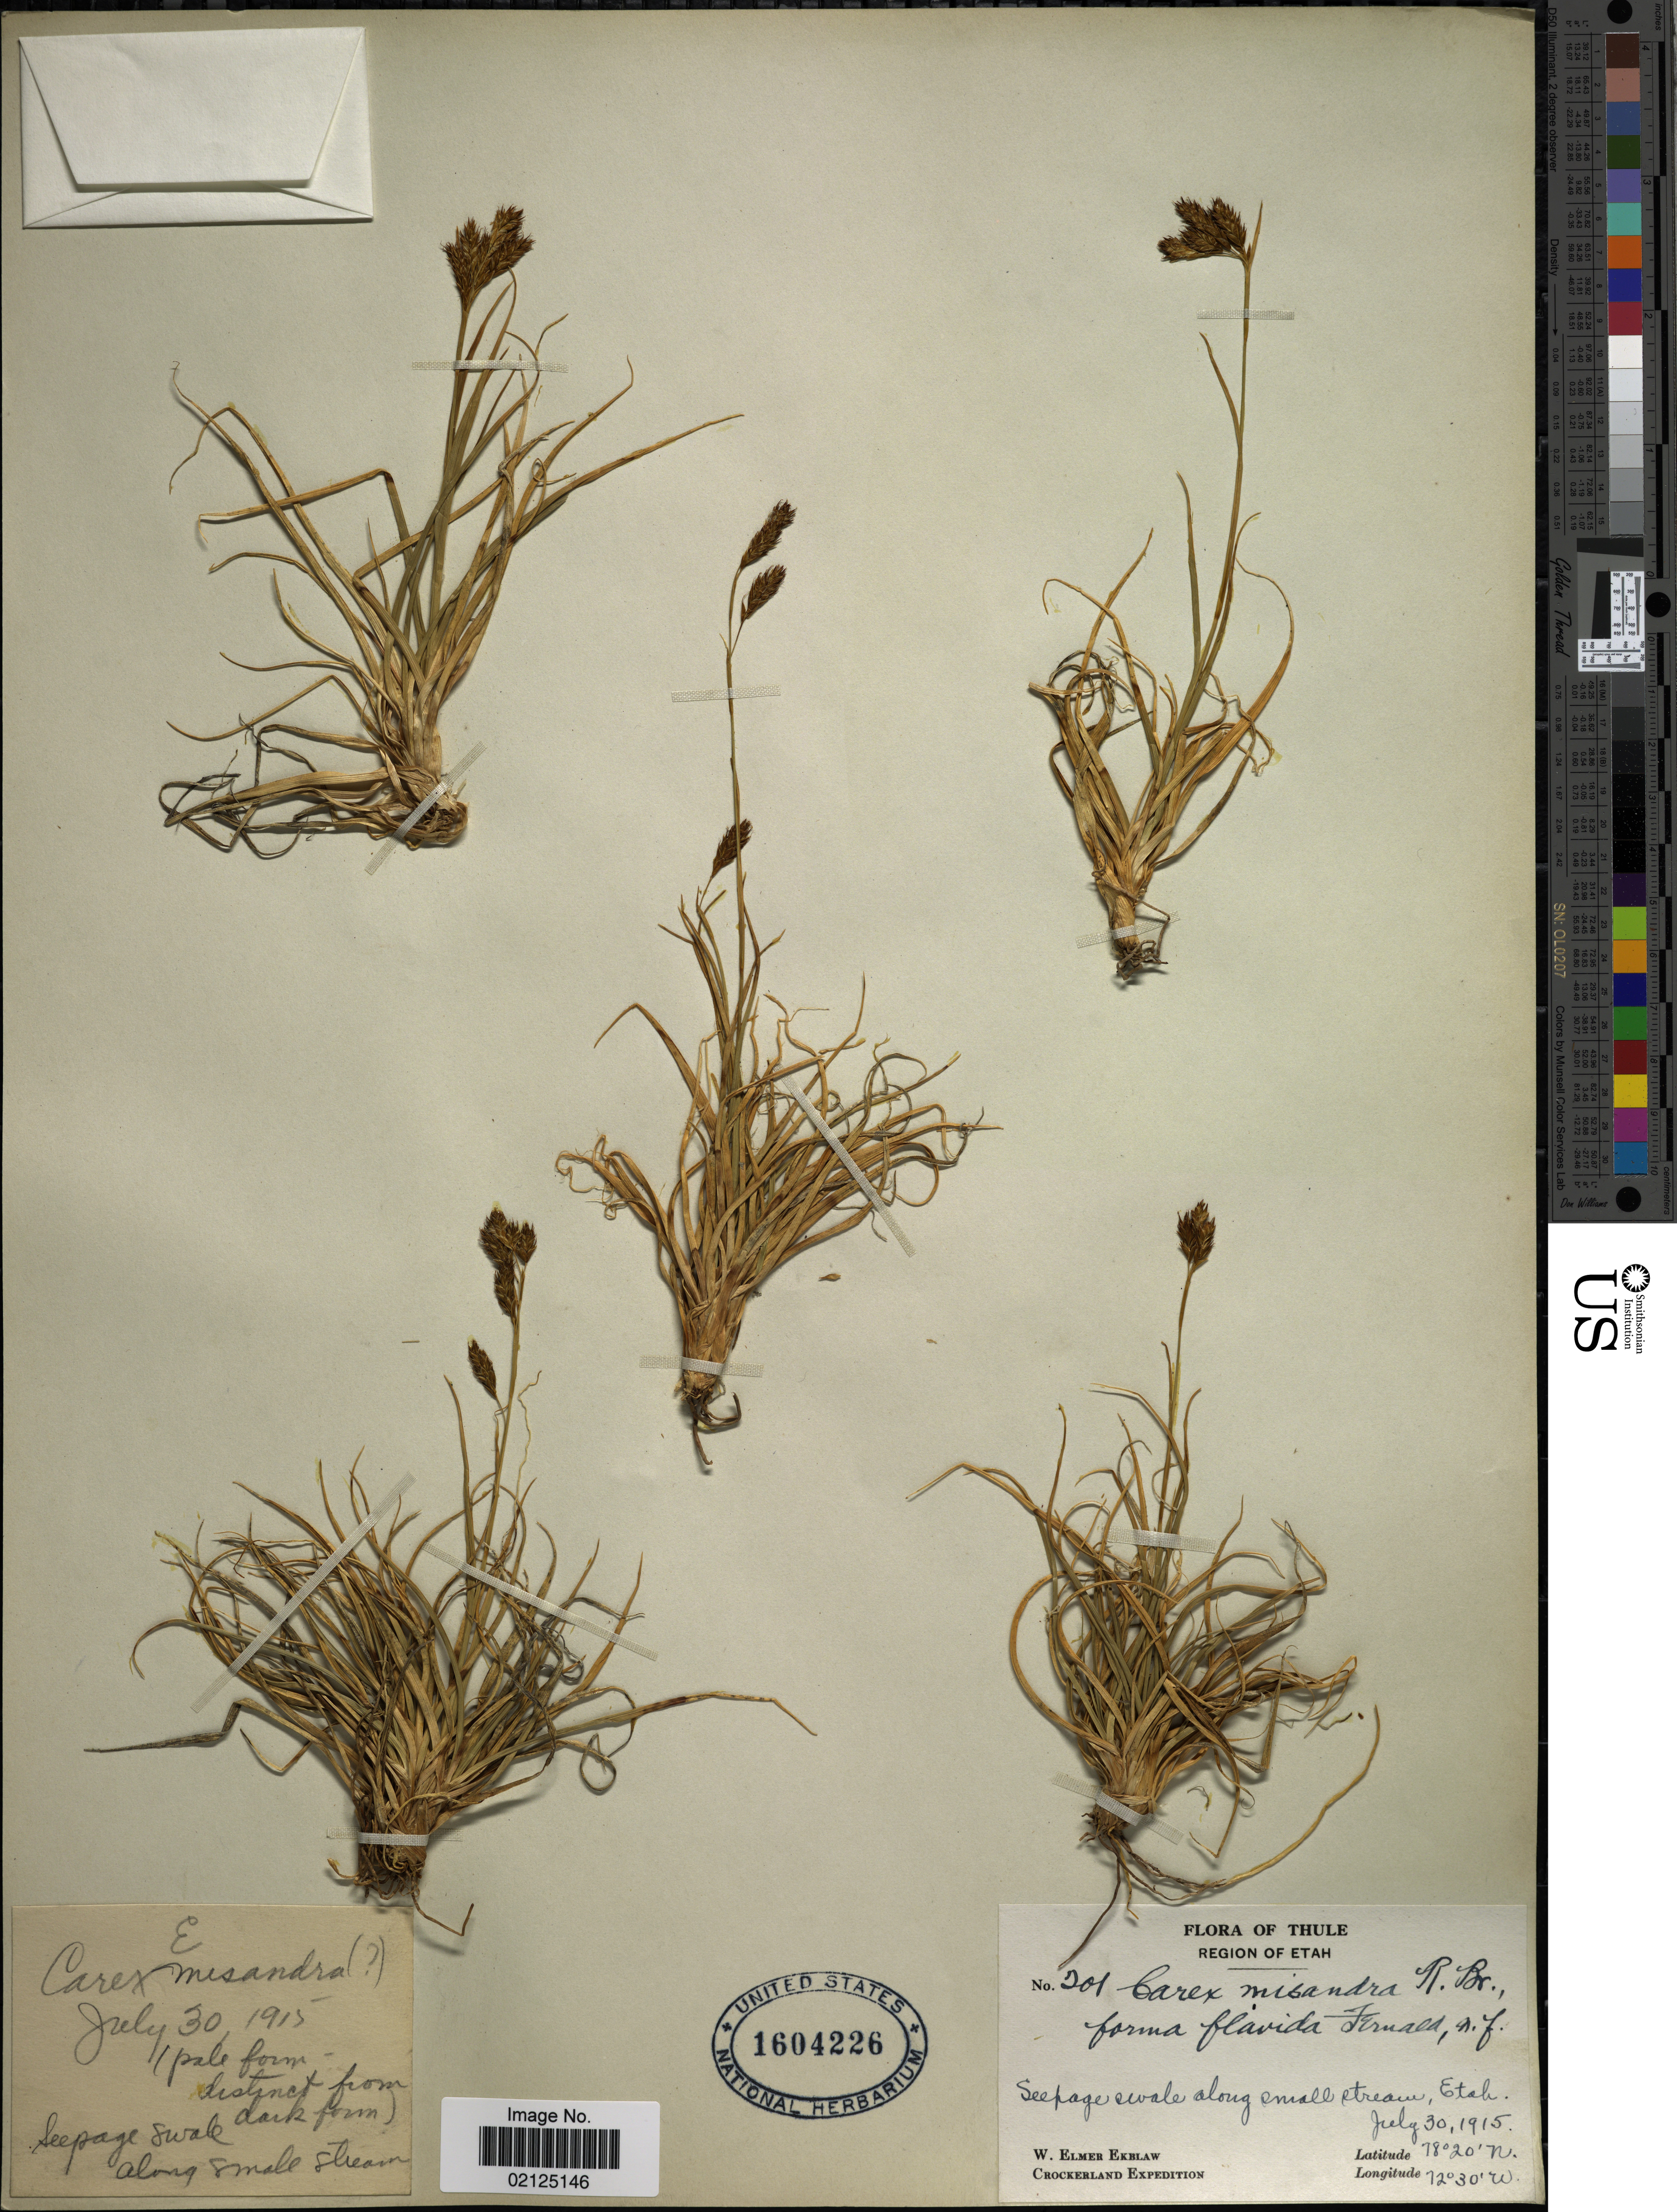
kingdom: Plantae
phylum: Tracheophyta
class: Liliopsida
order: Poales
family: Cyperaceae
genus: Carex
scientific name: Carex fuliginosa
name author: Schkuhr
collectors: W. Ekblaw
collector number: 201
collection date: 1915-07-30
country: Greenland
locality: Thule, Region of Etah, Seepage swale along small stream, Etah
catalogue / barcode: US 1604226